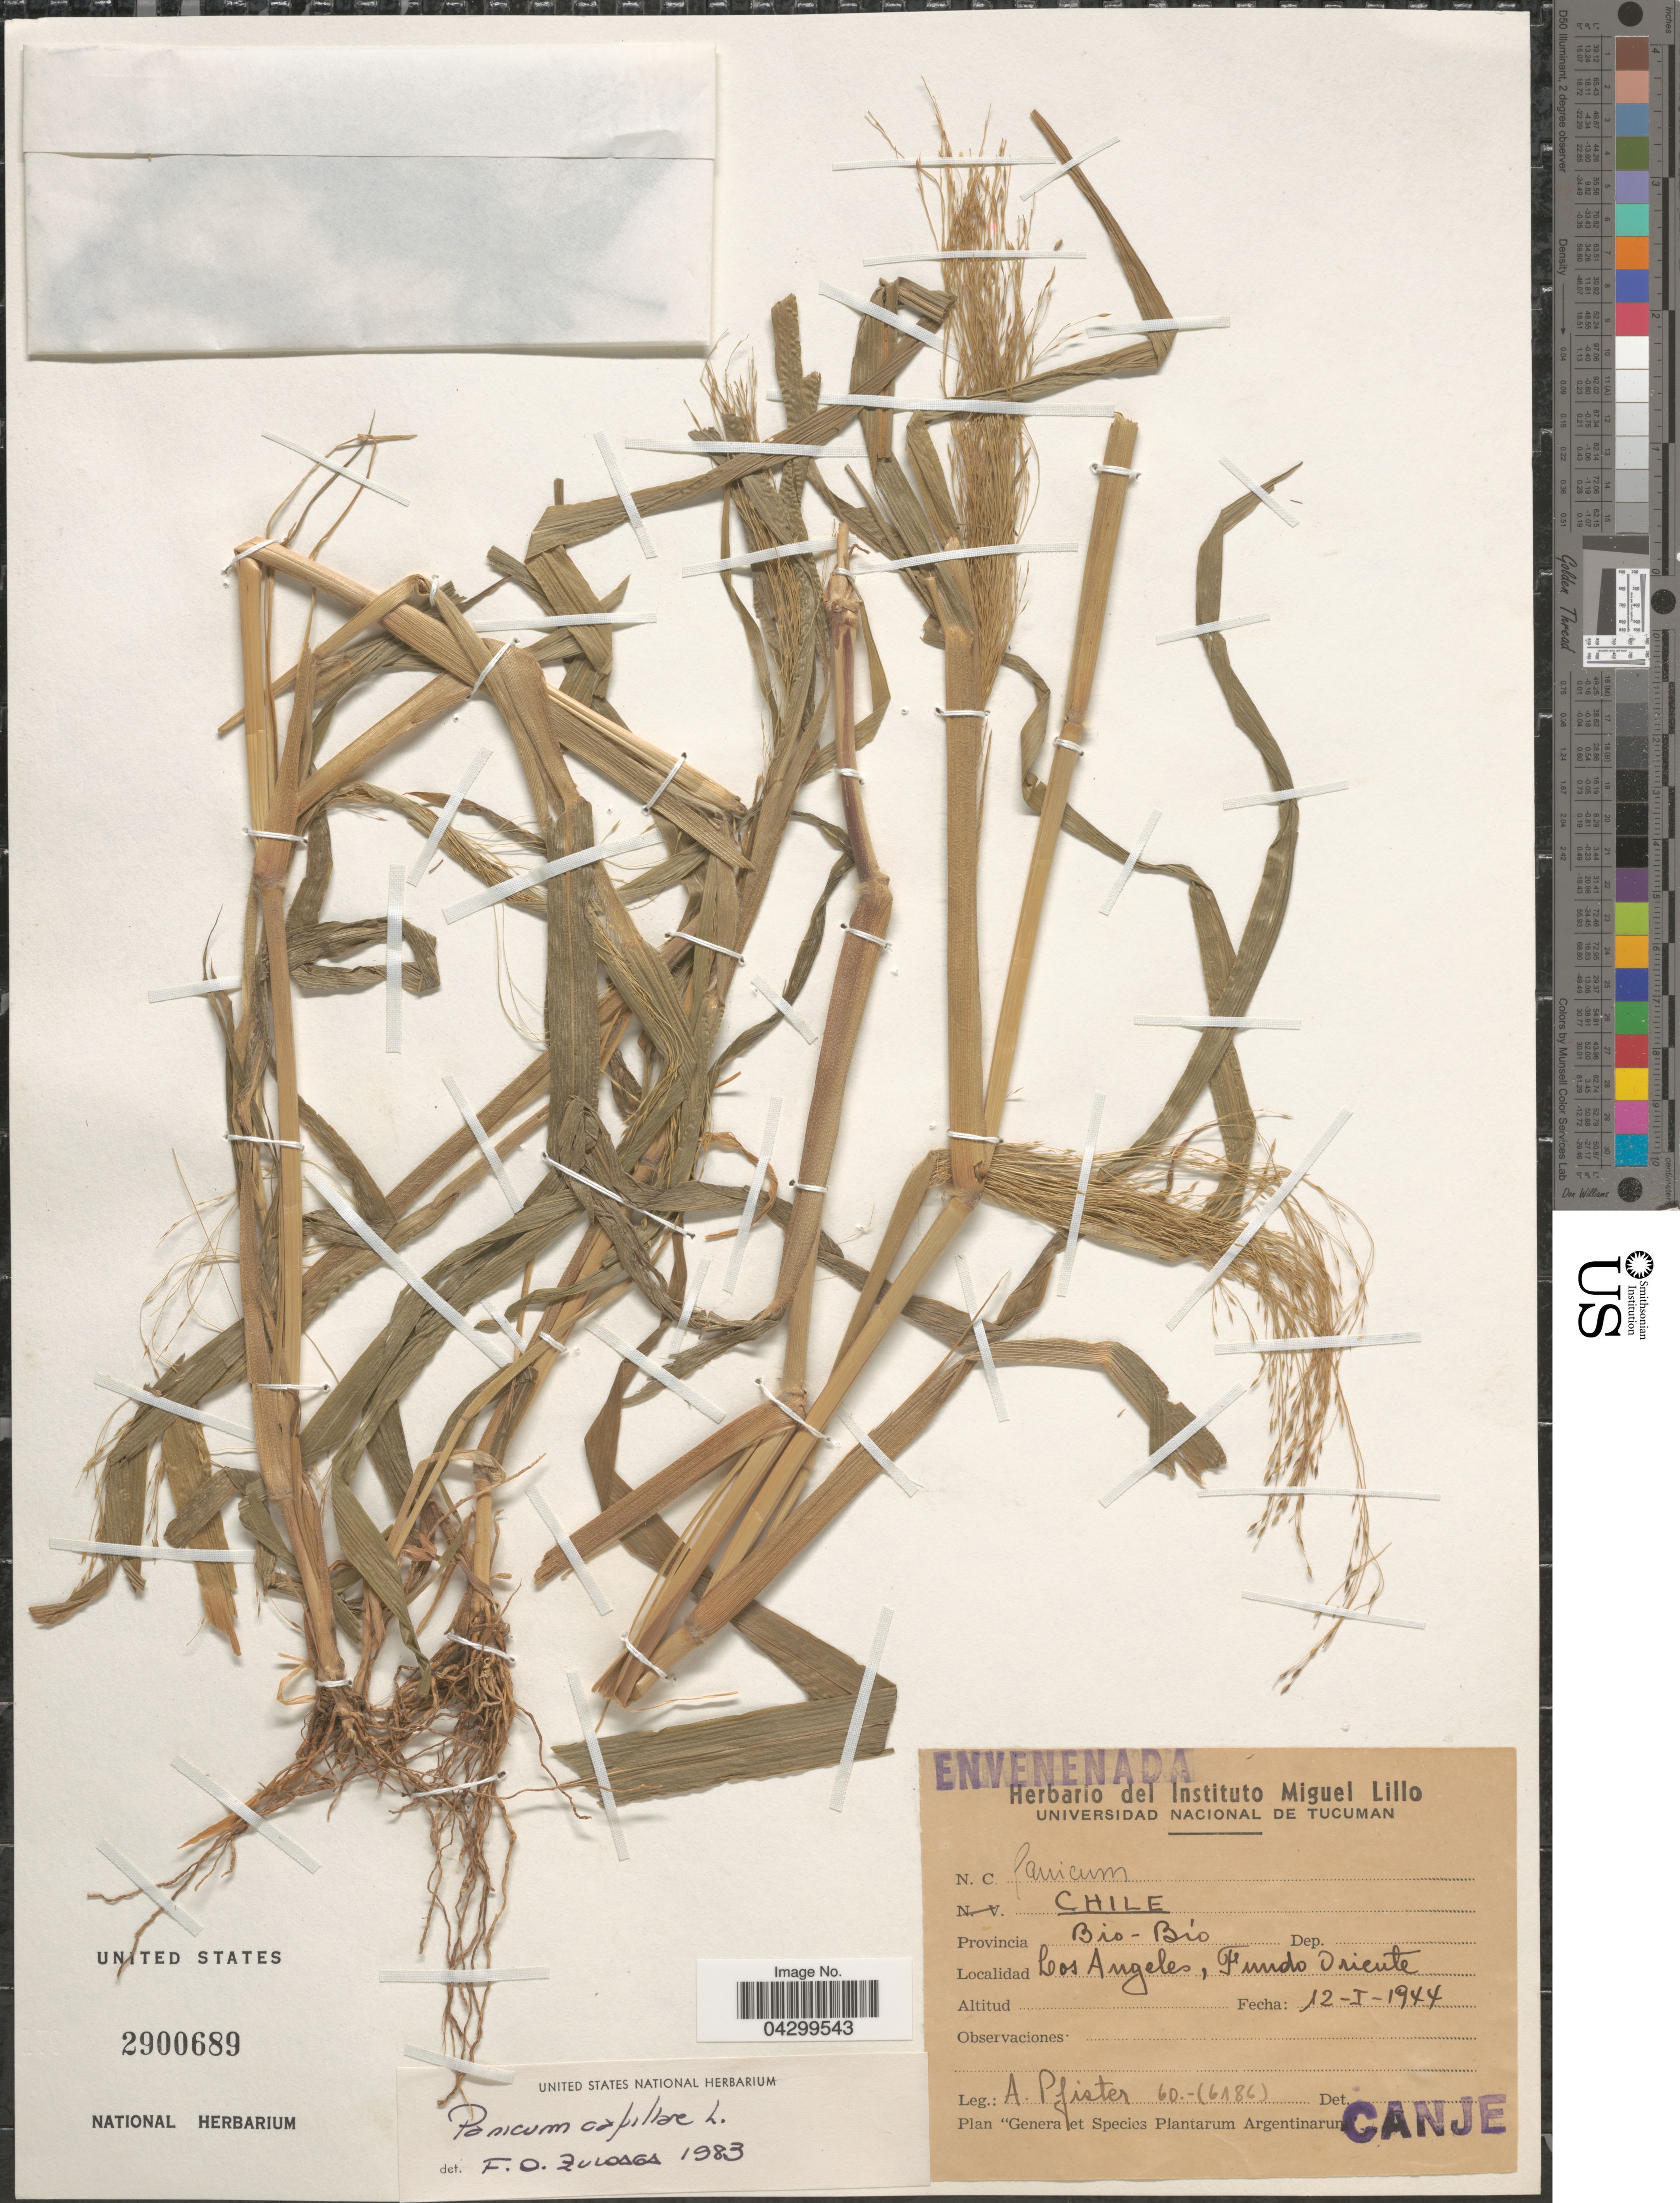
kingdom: Plantae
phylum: Tracheophyta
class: Liliopsida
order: Poales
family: Poaceae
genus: Panicum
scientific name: Panicum capillare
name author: L.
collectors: A. Pfister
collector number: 60-(6186)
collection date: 1944-01-12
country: Chile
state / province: Bio-Bío (VIII)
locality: Los Angeles, Fundo Oricute.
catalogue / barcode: US 2900689